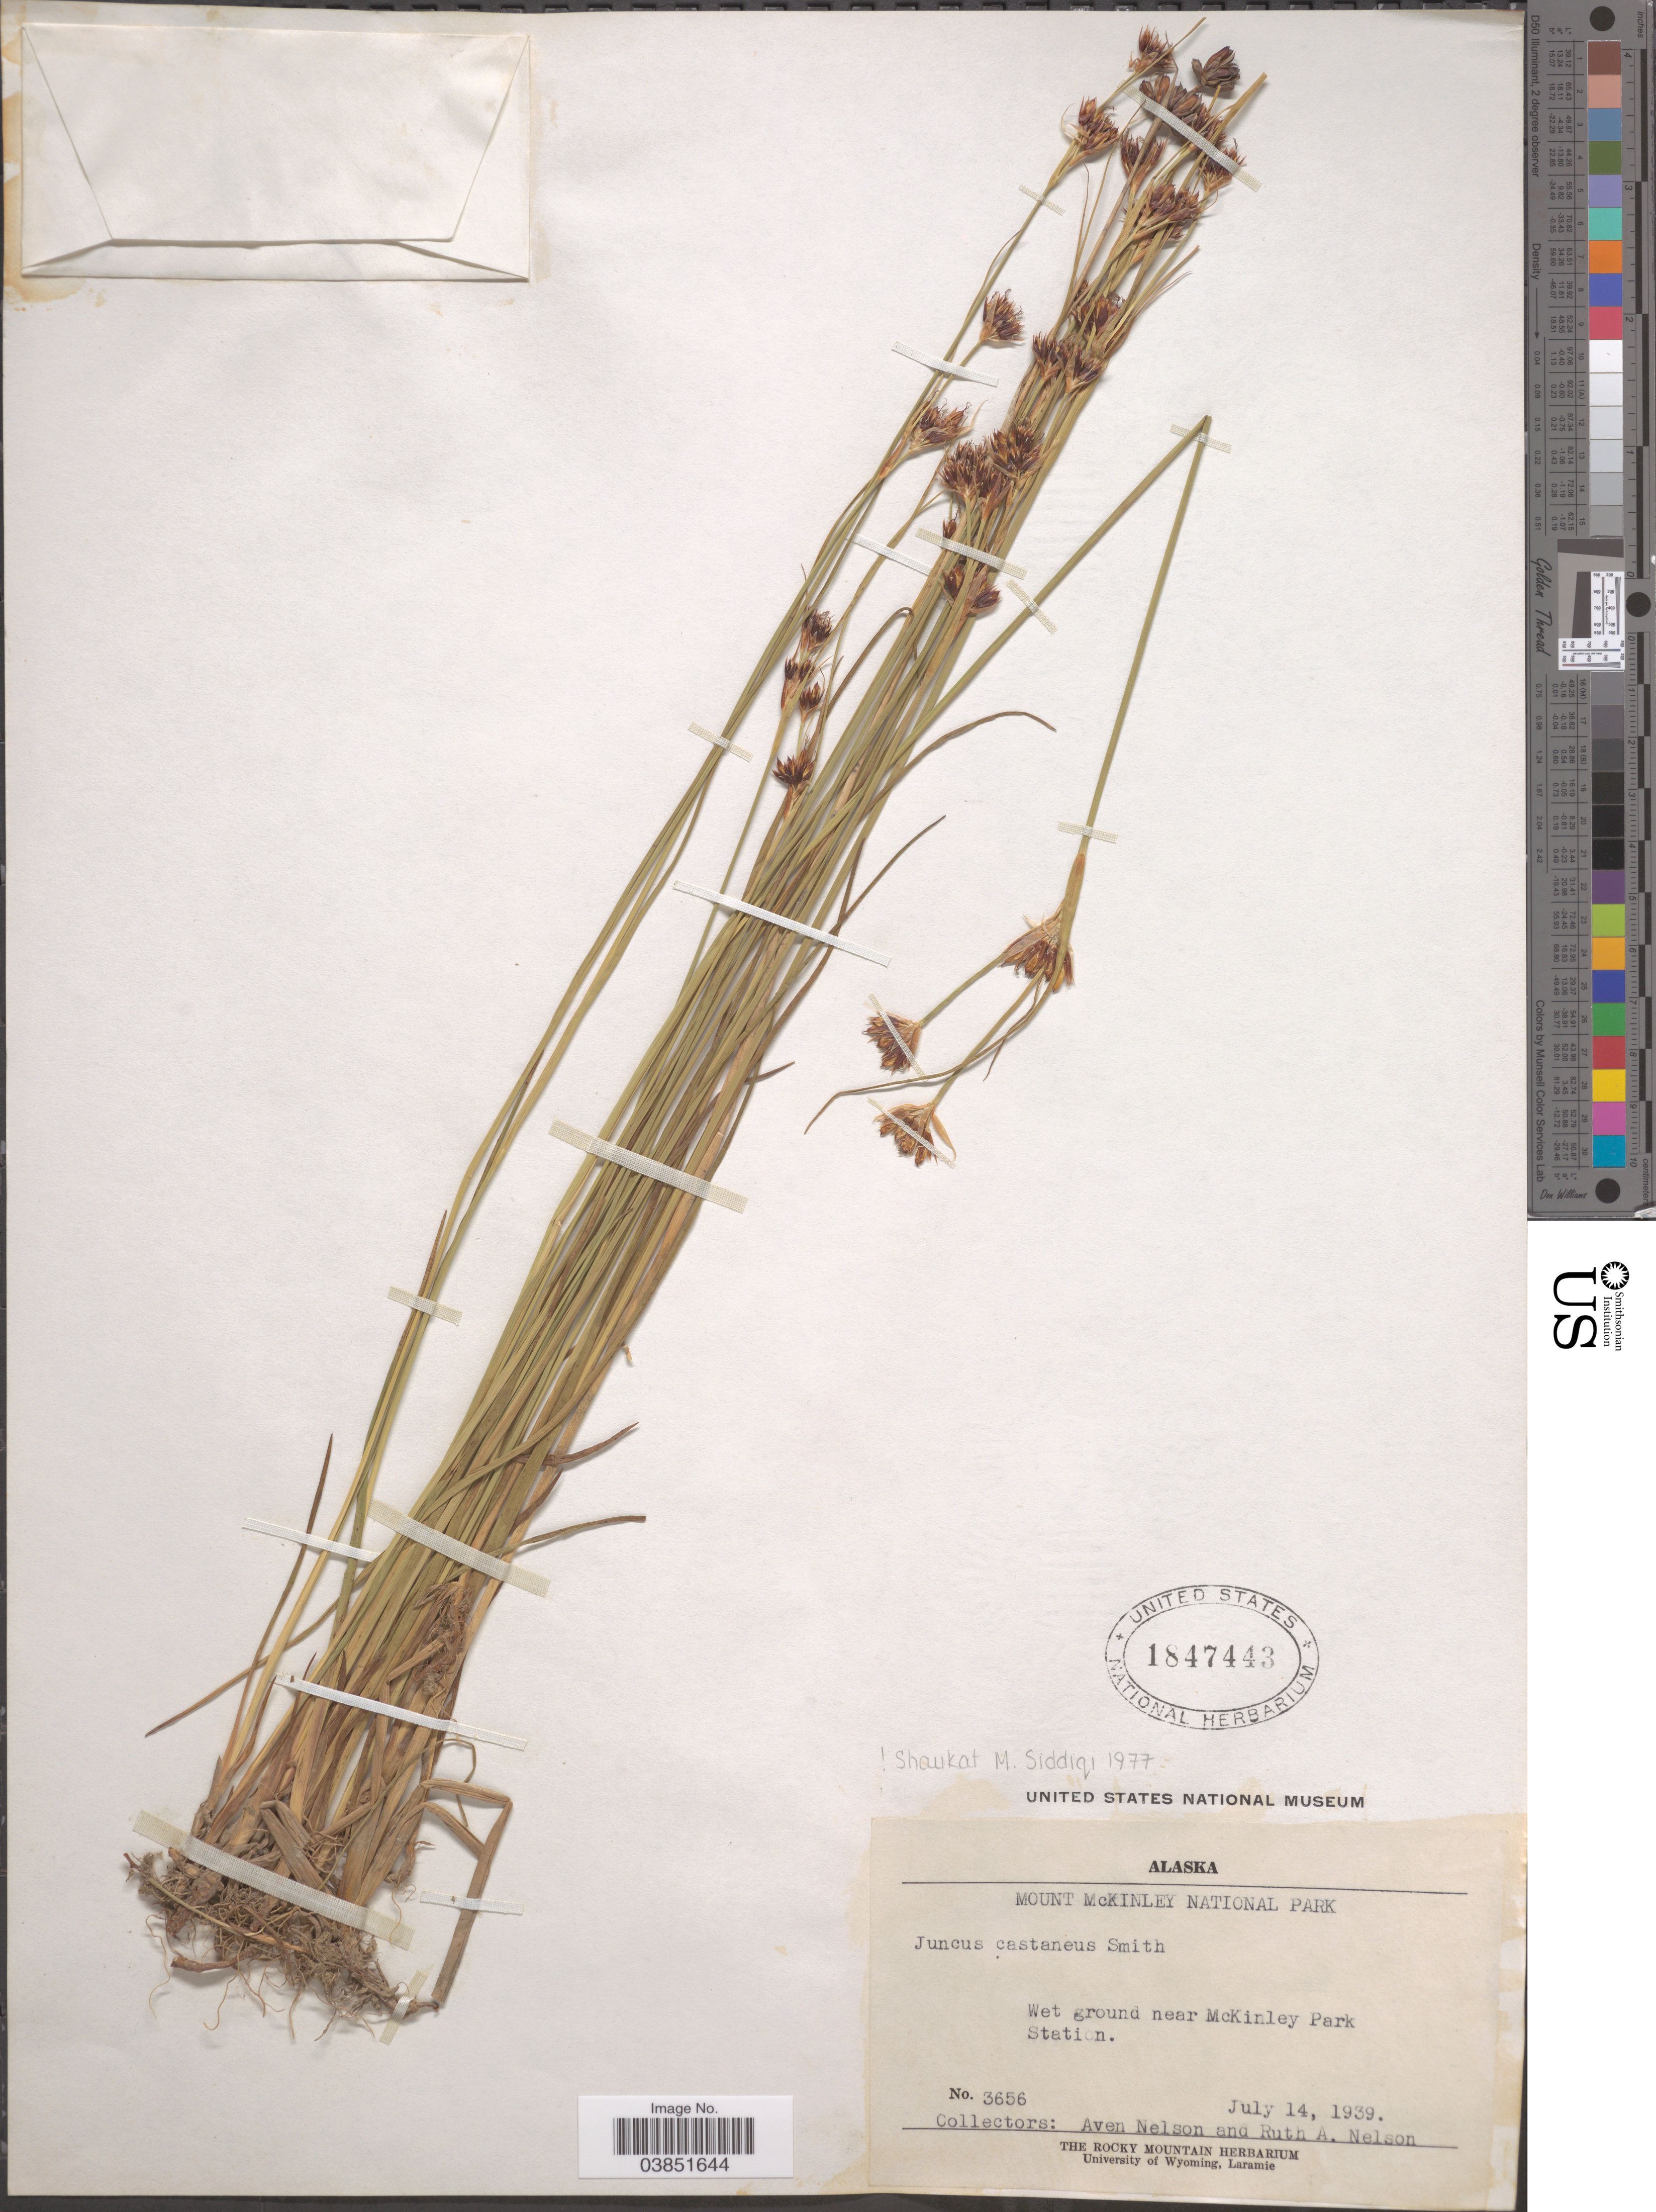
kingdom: Plantae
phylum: Tracheophyta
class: Liliopsida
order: Poales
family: Juncaceae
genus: Juncus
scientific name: Juncus castaneus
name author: Sm.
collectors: A. Nelson & R. A. Nelson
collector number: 3656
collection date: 1939-07-14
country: United States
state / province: Alaska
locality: Mount McKinley National Park. Near McKinley Park Station.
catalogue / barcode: US 1847443